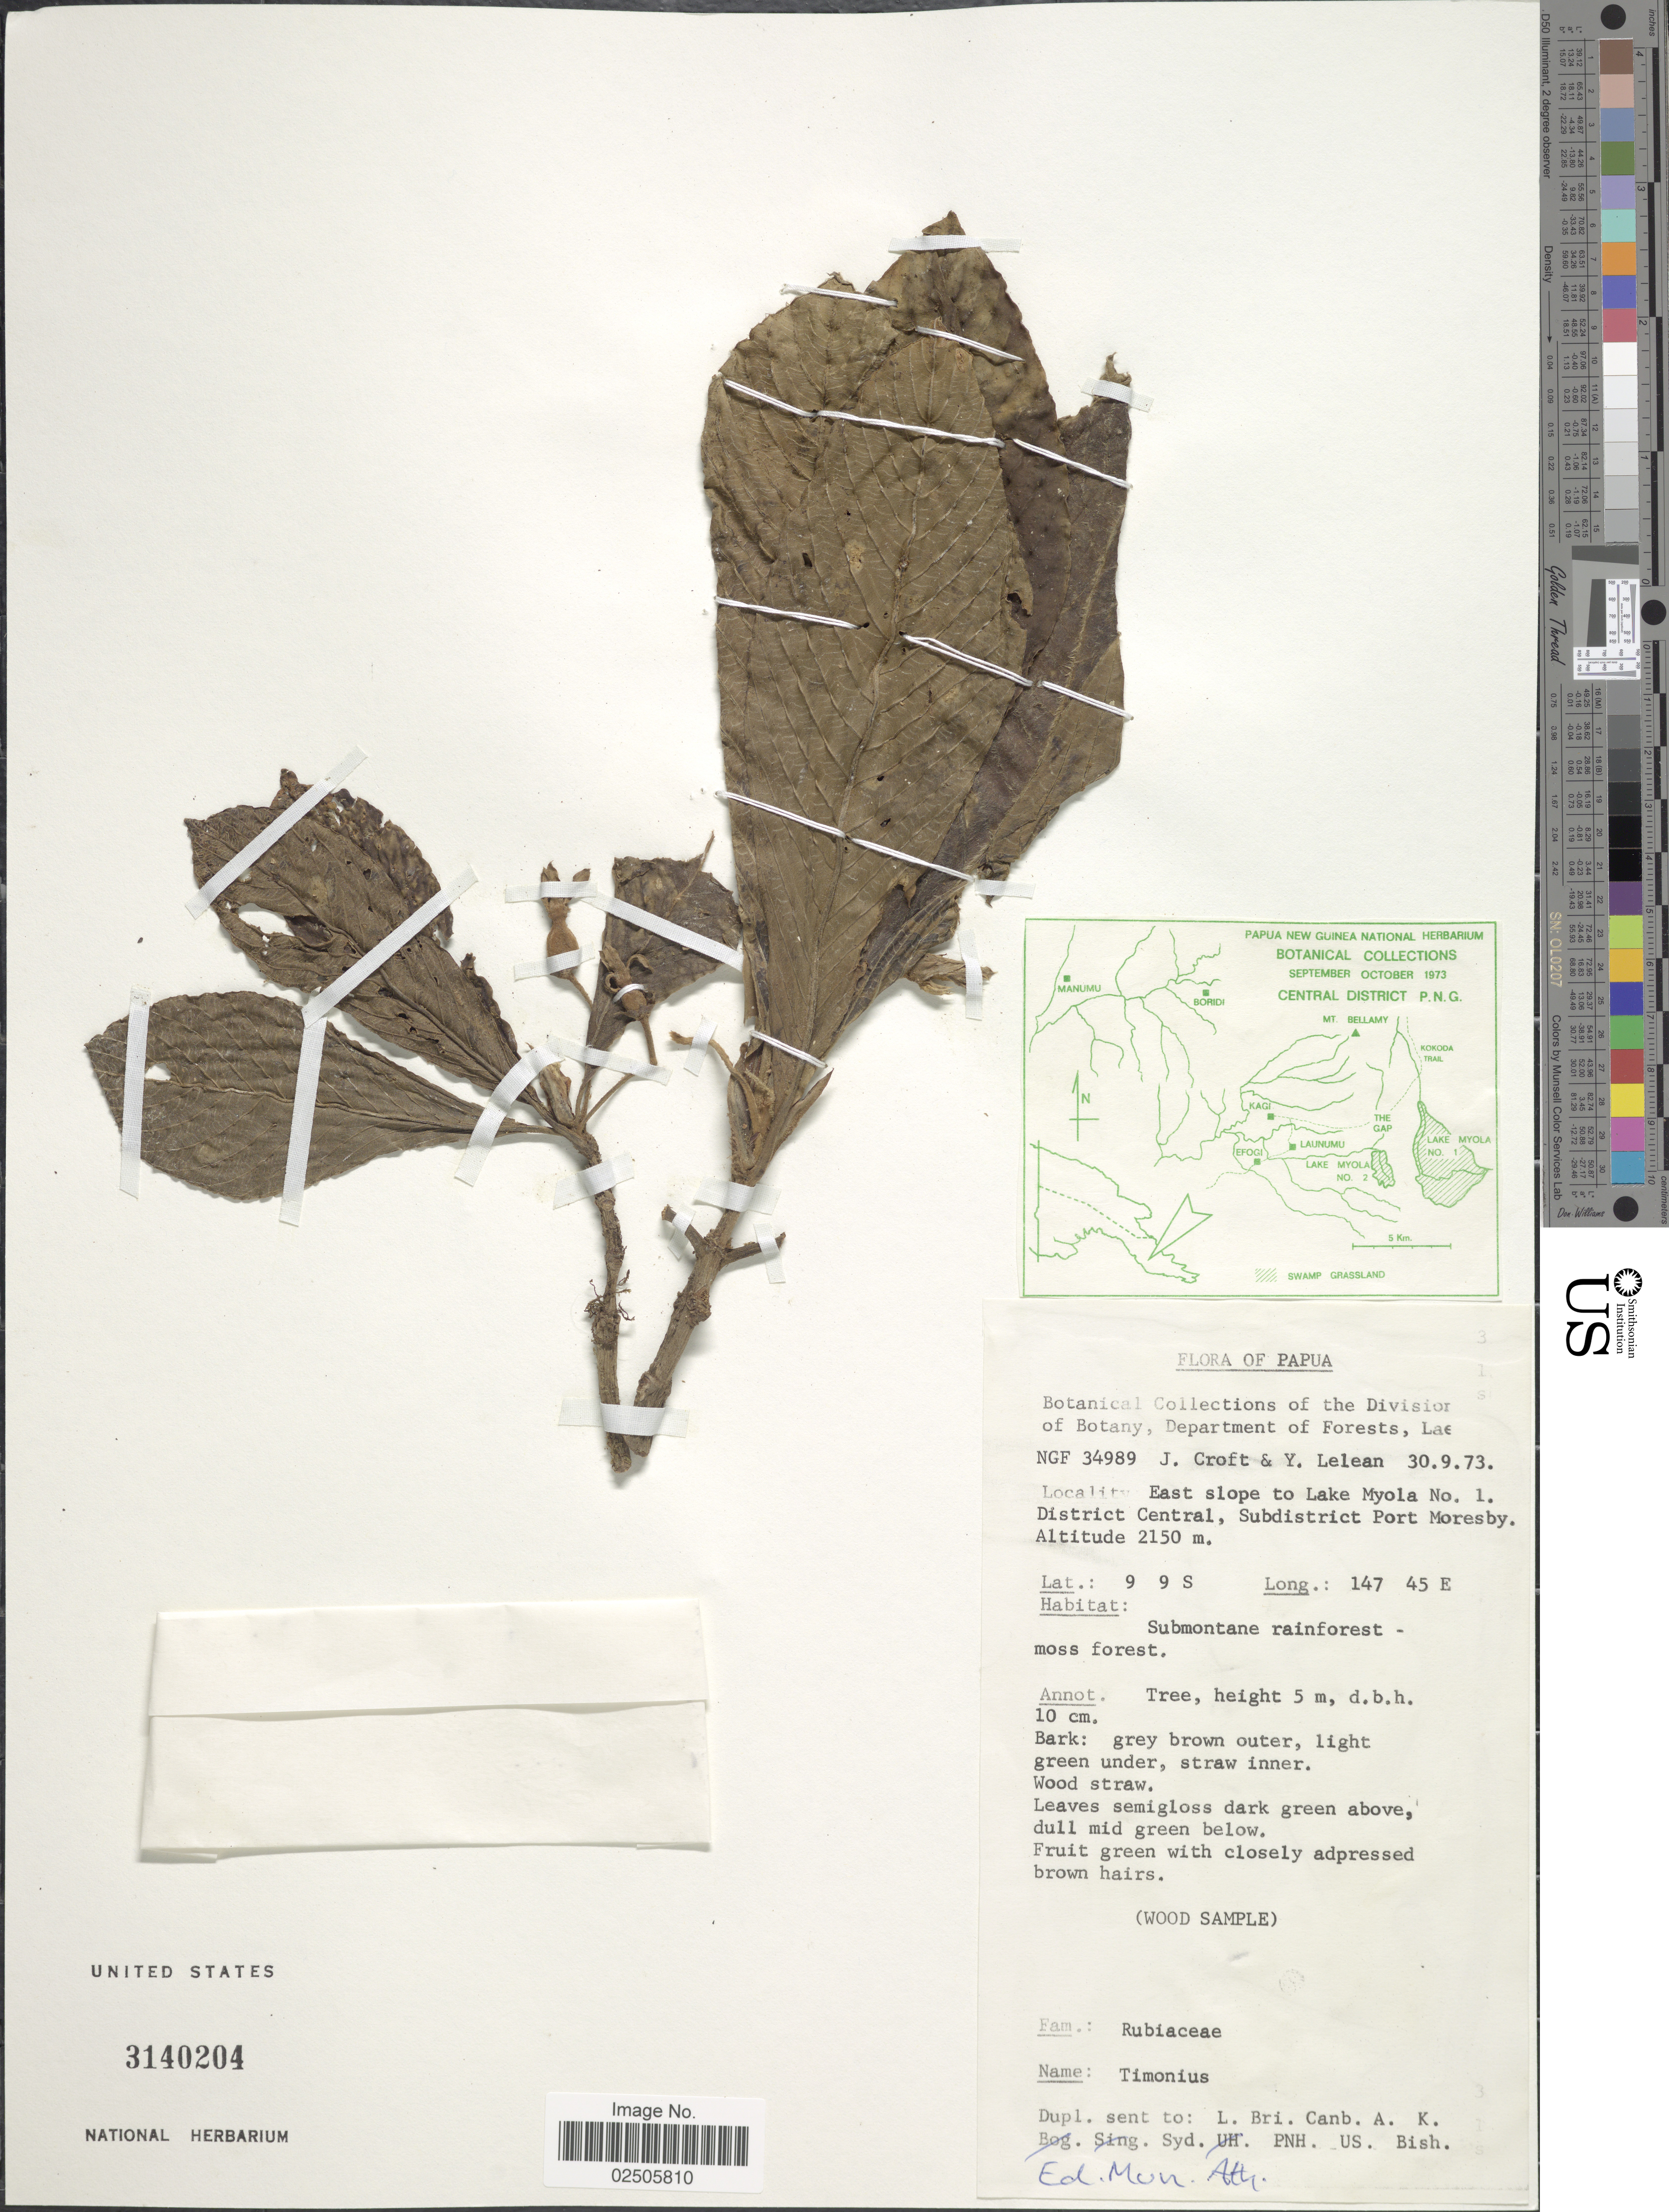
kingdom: Plantae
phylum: Tracheophyta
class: Magnoliopsida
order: Gentianales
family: Rubiaceae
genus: Timonius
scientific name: Timonius sp.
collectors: J. Croft & Y. Lelean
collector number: NGF34989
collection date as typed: Transcribed d/m/y: 30/9/73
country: Papua New Guinea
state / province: Central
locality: Papua, East slope to Lake Myolo No.1 District Central, Subdistrict Port Moresby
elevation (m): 2150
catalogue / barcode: US 3140204